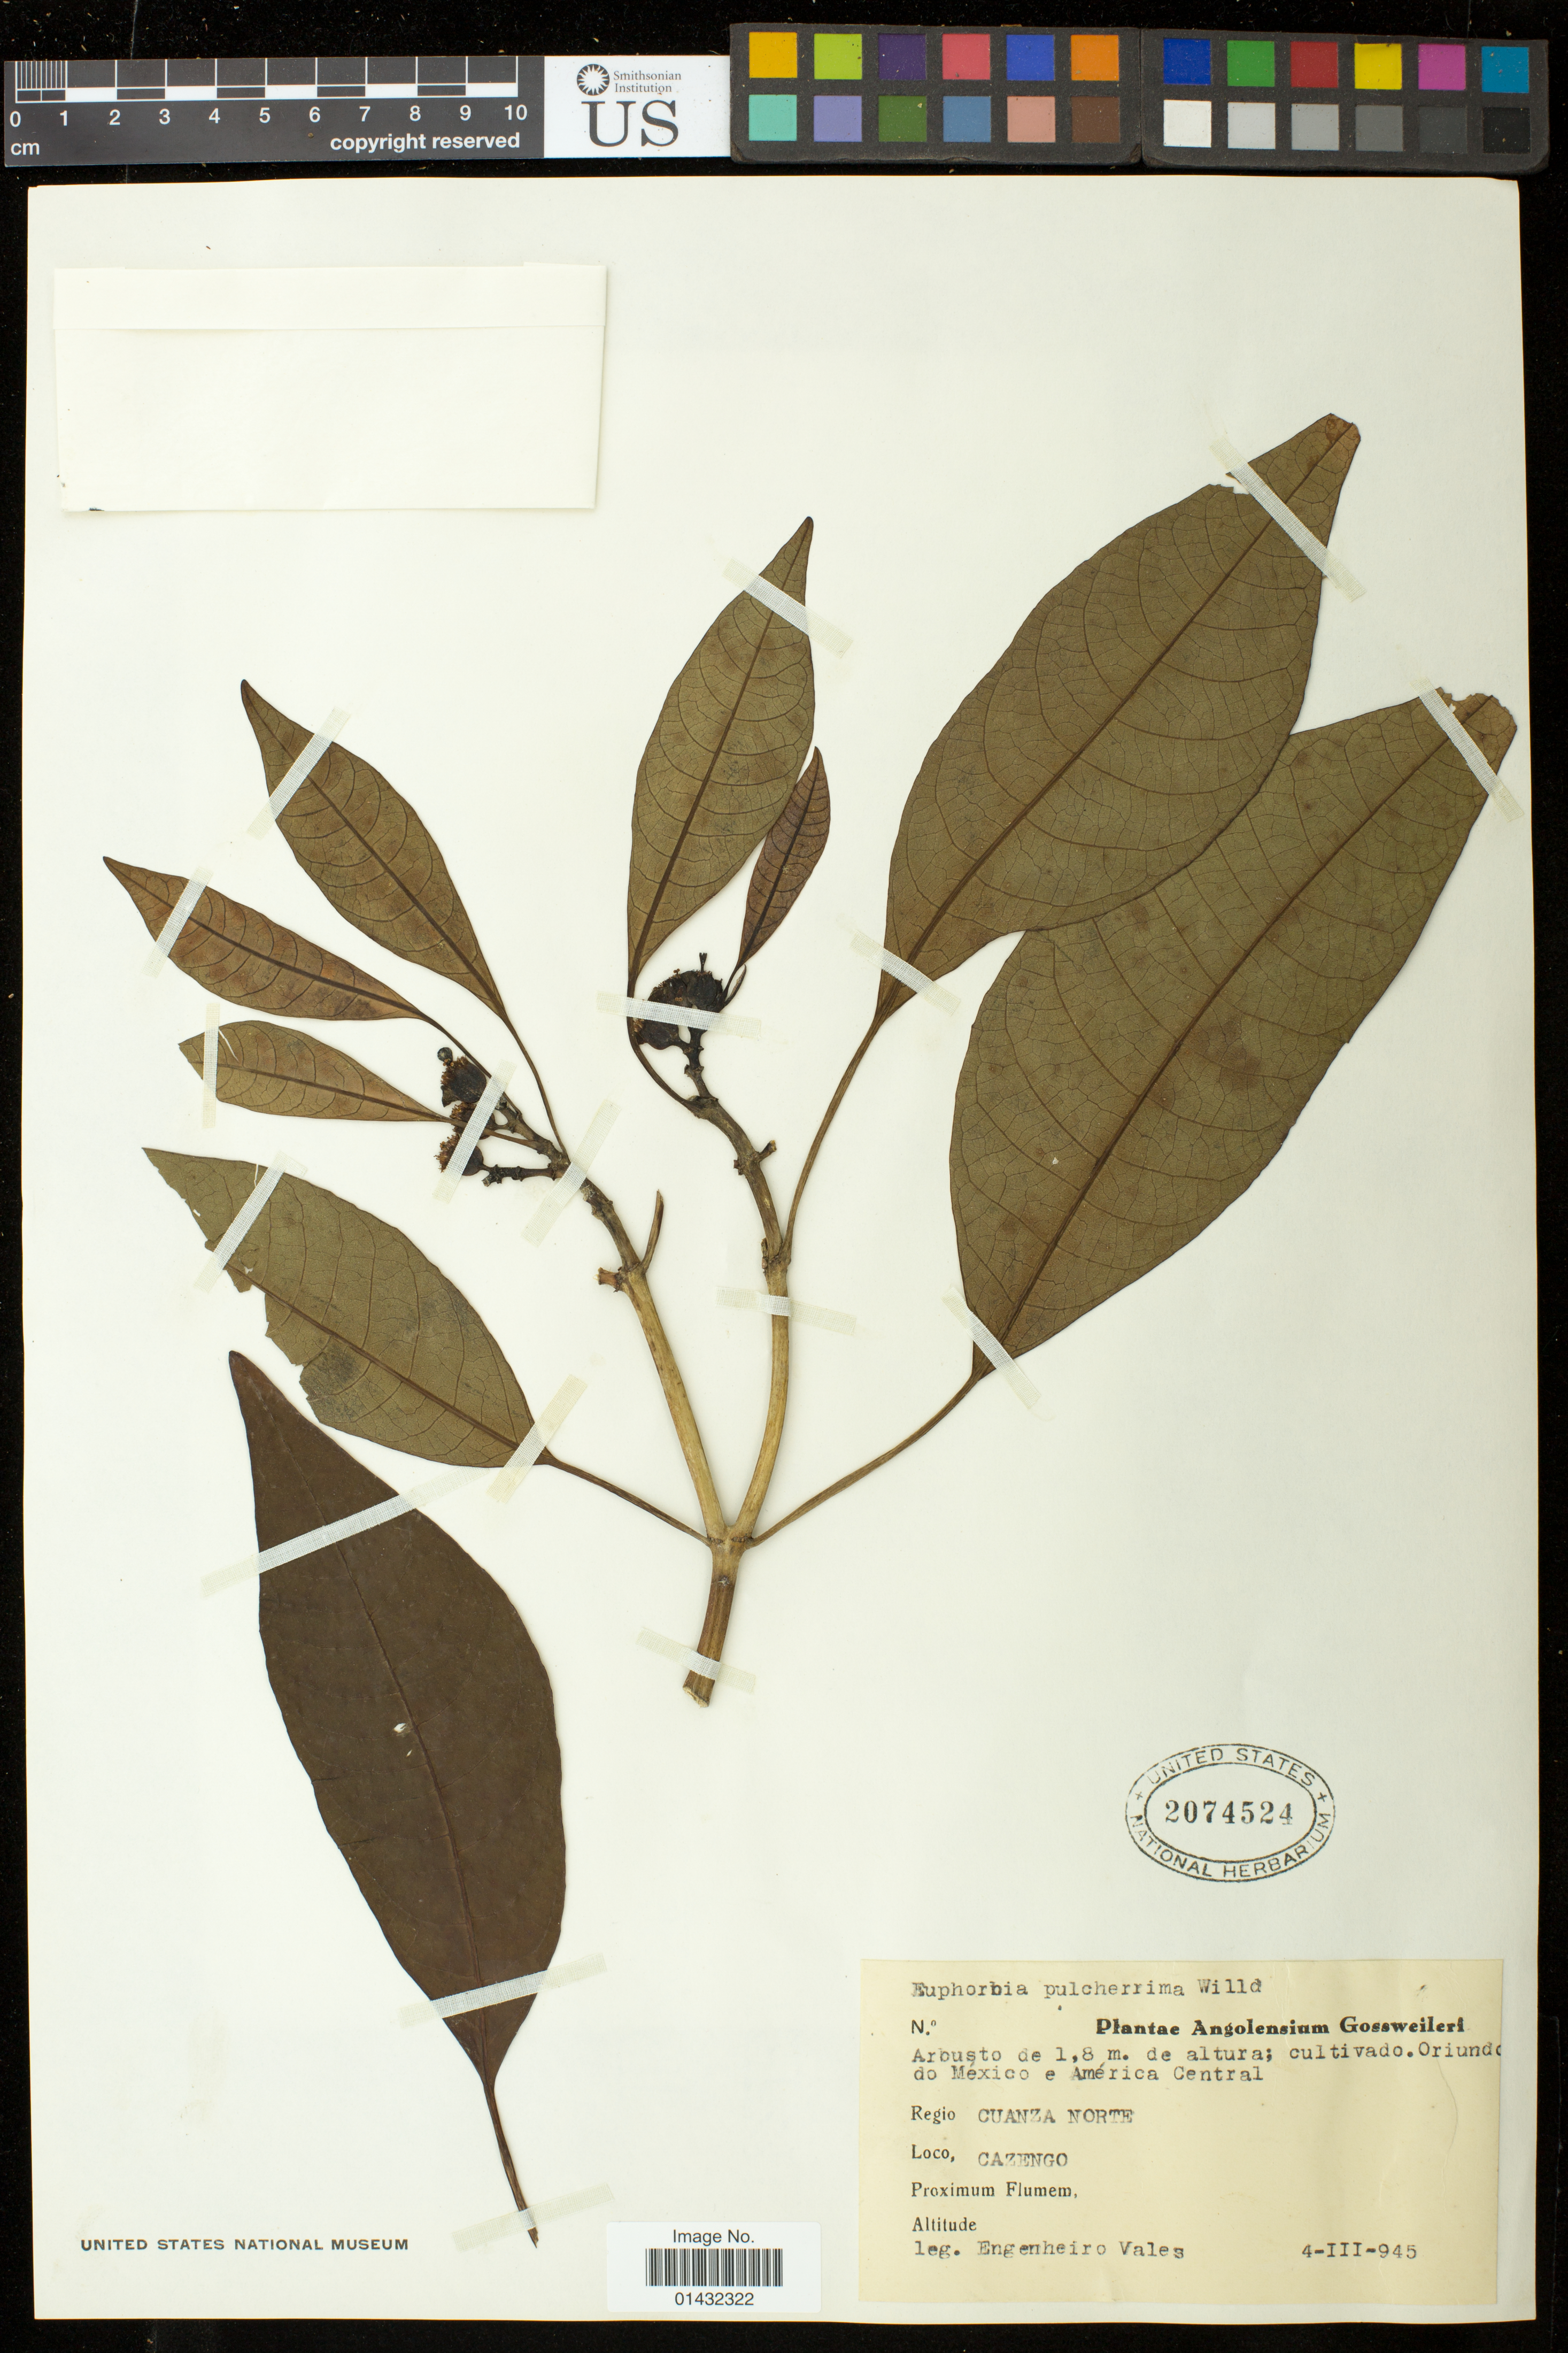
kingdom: Plantae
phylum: Tracheophyta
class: Magnoliopsida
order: Malpighiales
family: Euphorbiaceae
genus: Euphorbia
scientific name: Euphorbia pulcherrima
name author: Willd. ex Klotzsch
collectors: E. Vales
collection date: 1945-03-04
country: Angola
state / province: Cuanza Norte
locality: Cazengo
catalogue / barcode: US 2074524